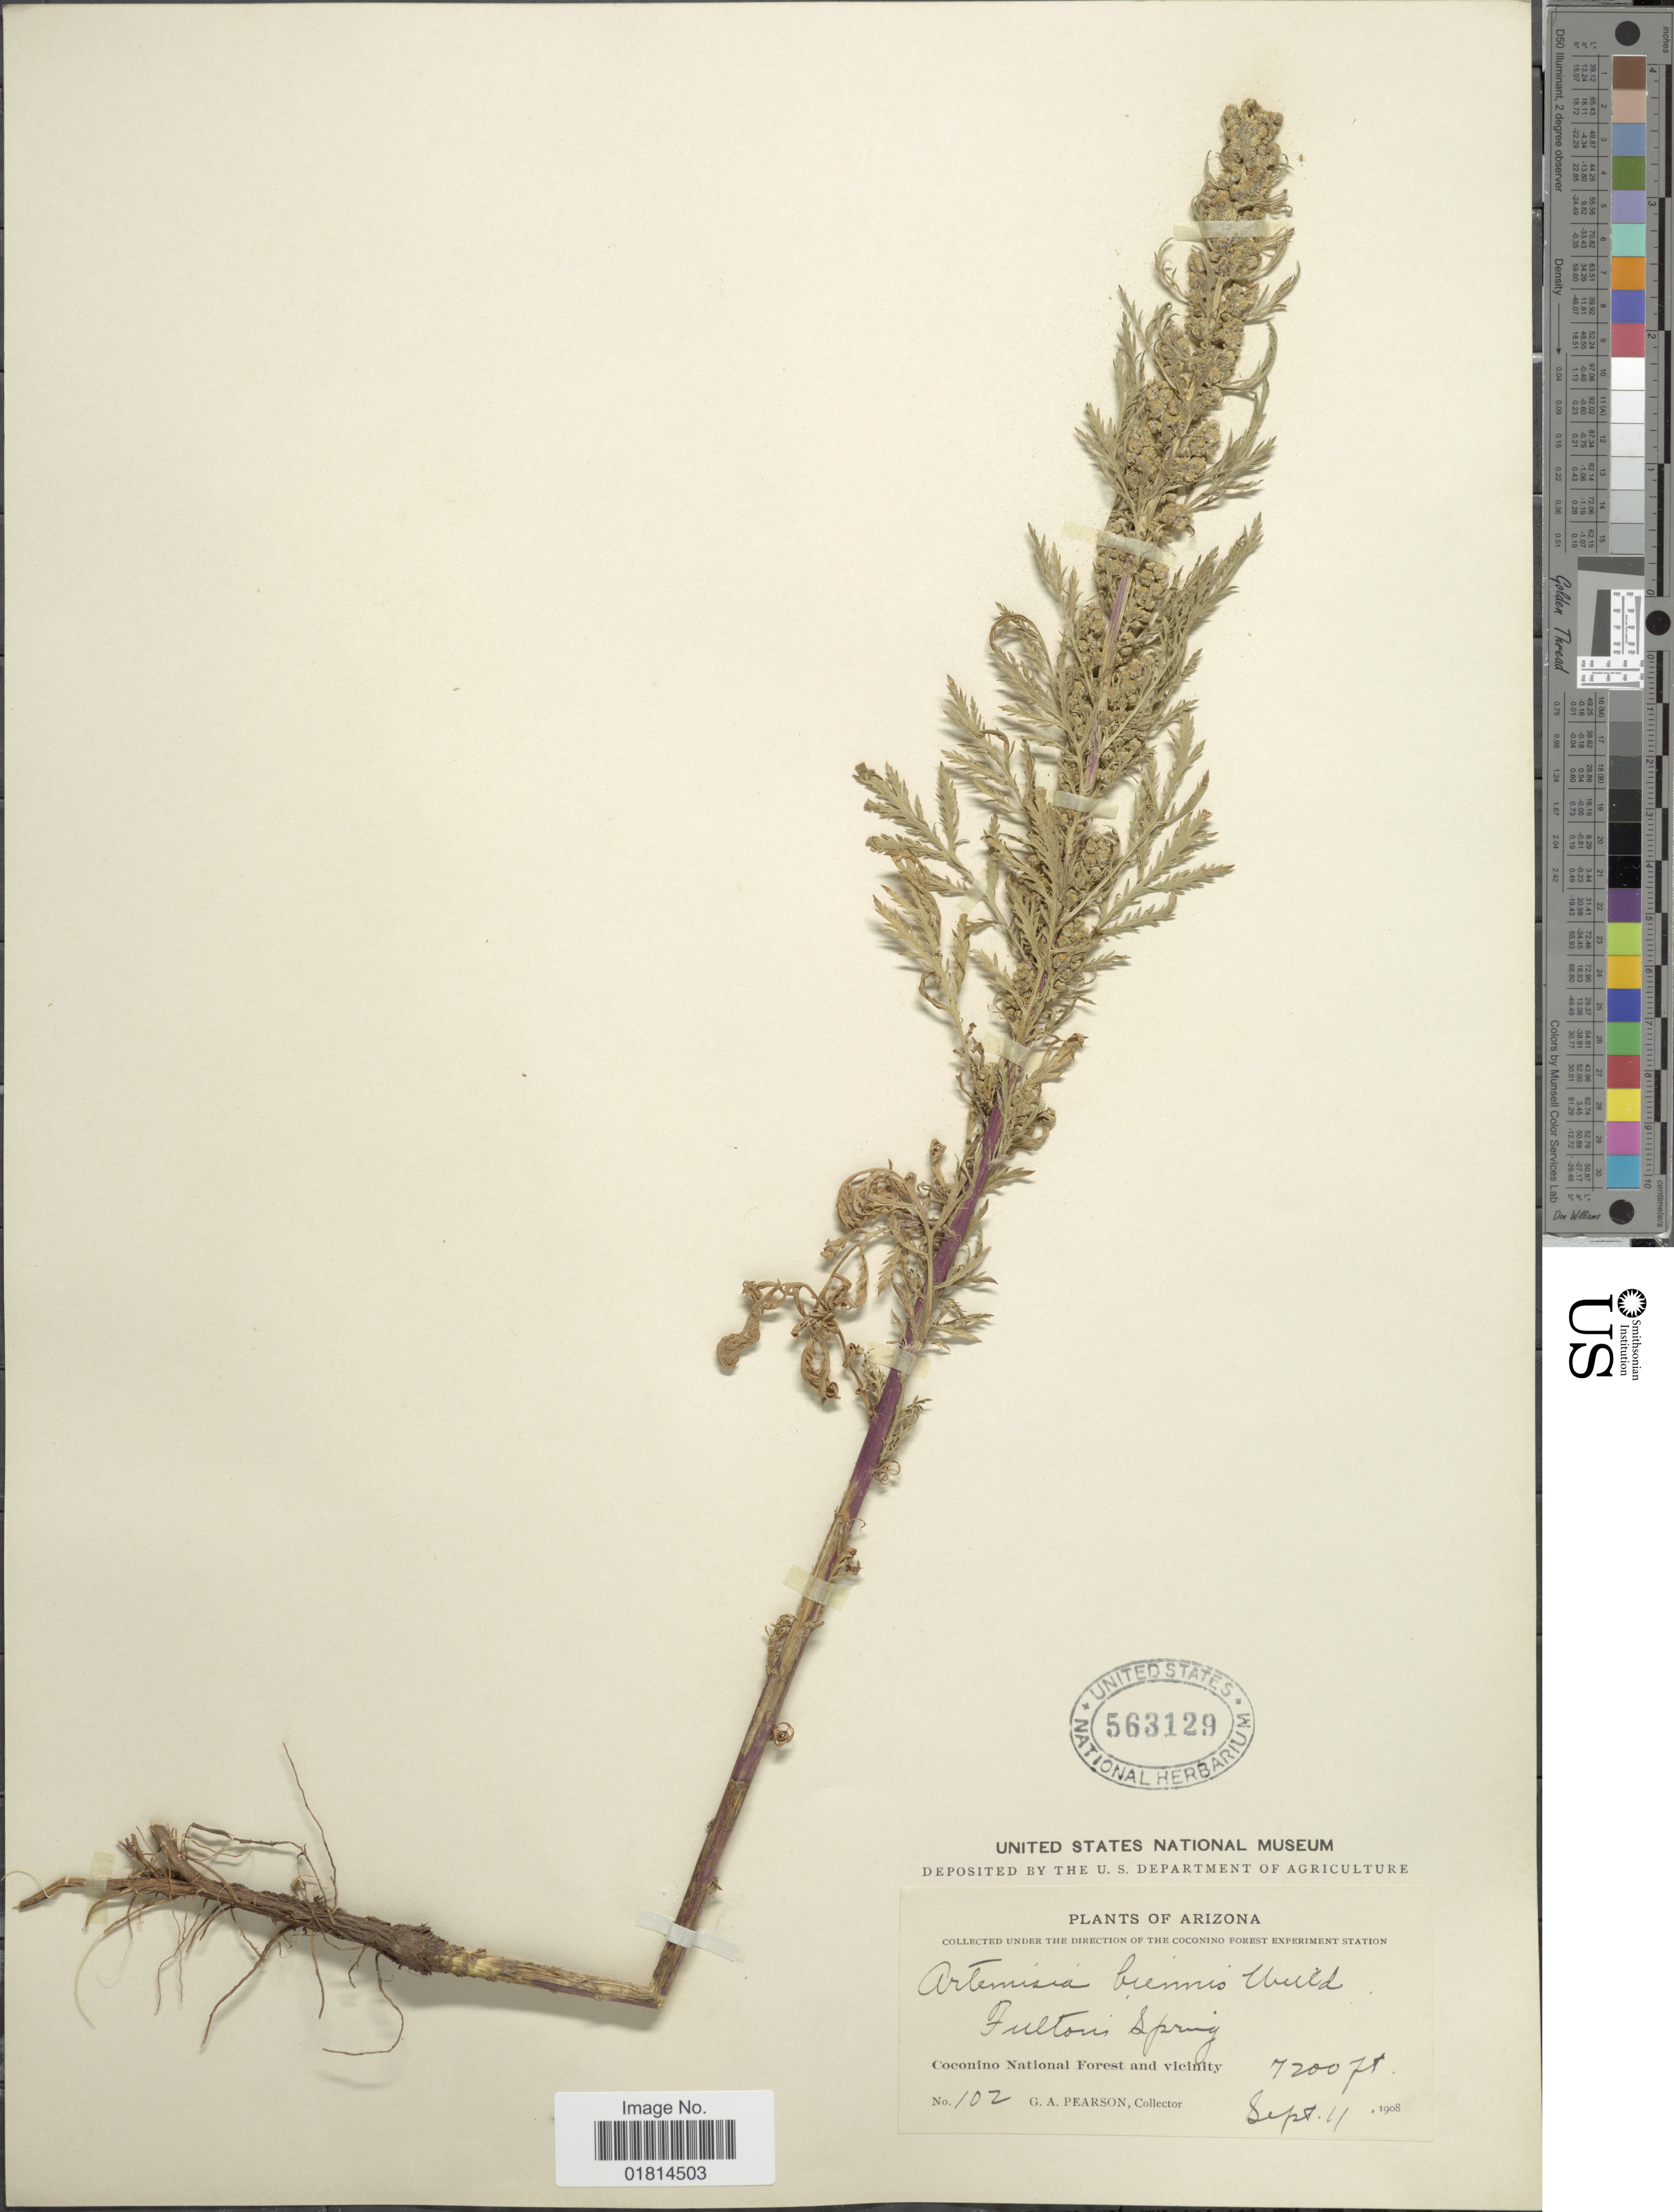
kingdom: Plantae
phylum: Tracheophyta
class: Magnoliopsida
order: Asterales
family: Asteraceae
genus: Artemisia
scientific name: Artemisia biennis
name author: Willd.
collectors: G. A. Pearson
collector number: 102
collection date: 1908-09-11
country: United States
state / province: Arizona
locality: Fulton's Spring. Coconino National Forest and vicinity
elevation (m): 2195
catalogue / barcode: US 563129